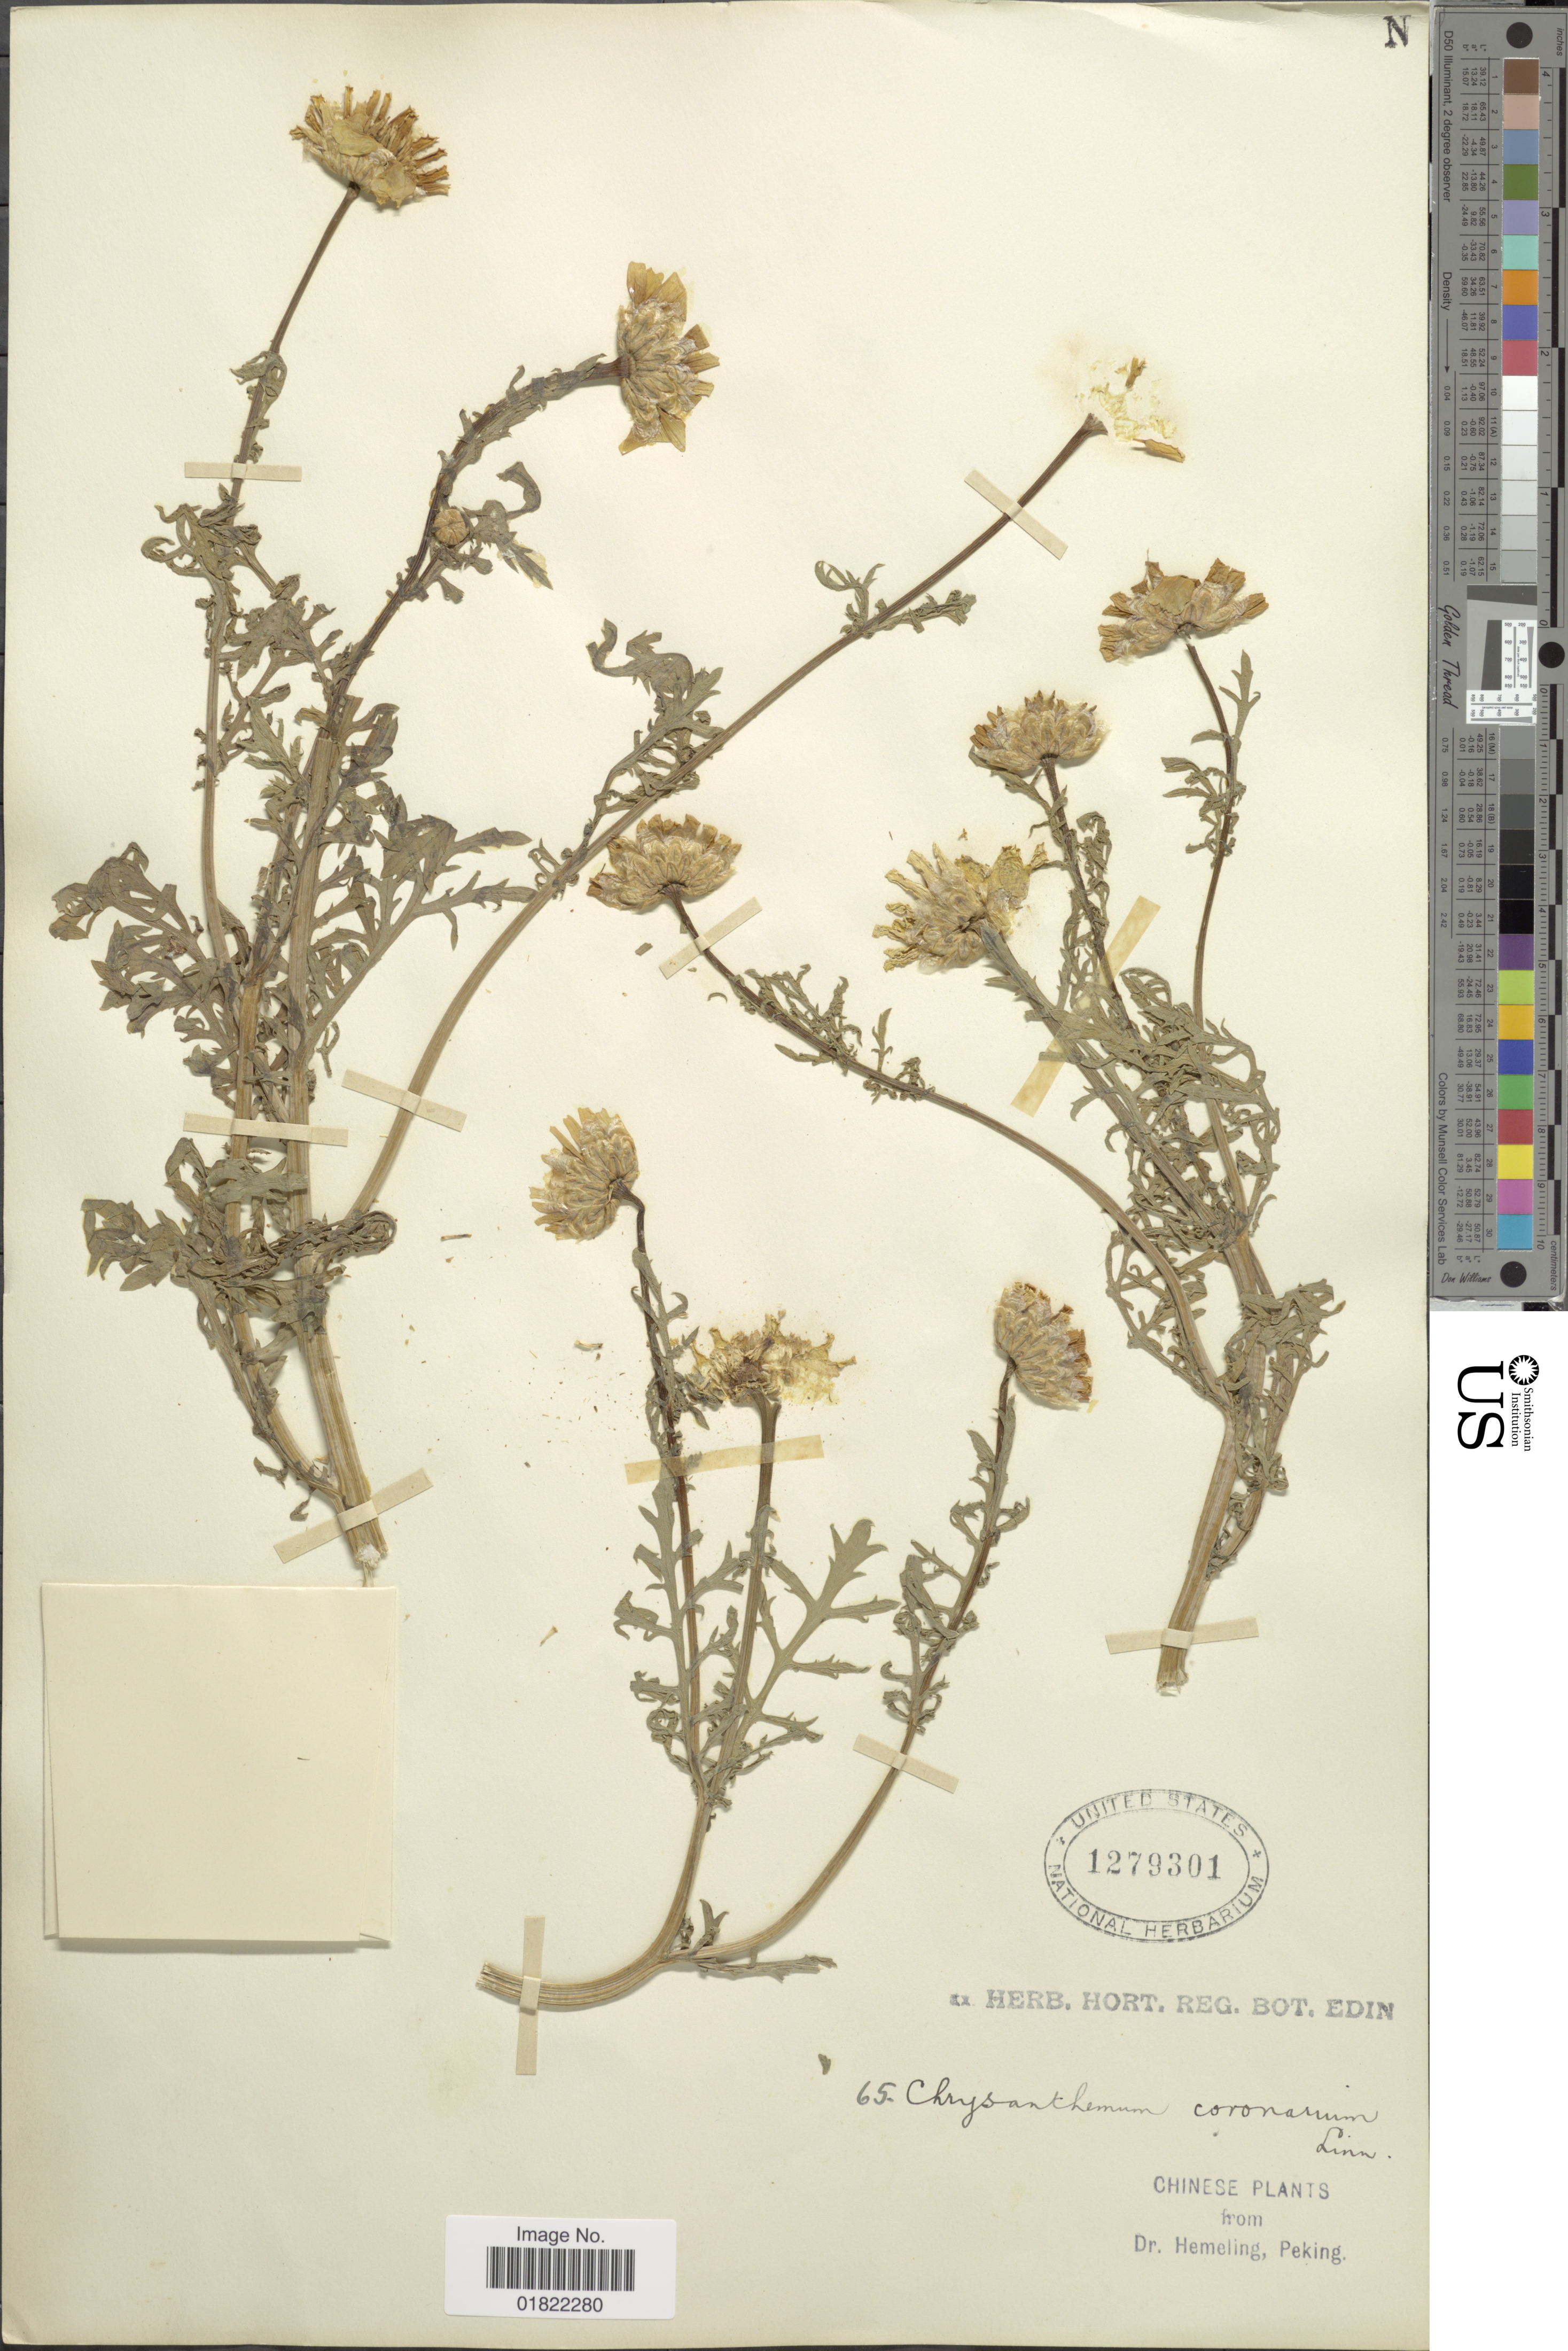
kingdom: Plantae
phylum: Tracheophyta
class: Magnoliopsida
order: Asterales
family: Asteraceae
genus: Chrysanthemum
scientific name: Chrysanthemum coronarium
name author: L.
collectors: -. Hemeling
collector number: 65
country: China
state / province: Beijing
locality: Peking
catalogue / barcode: US 1279301